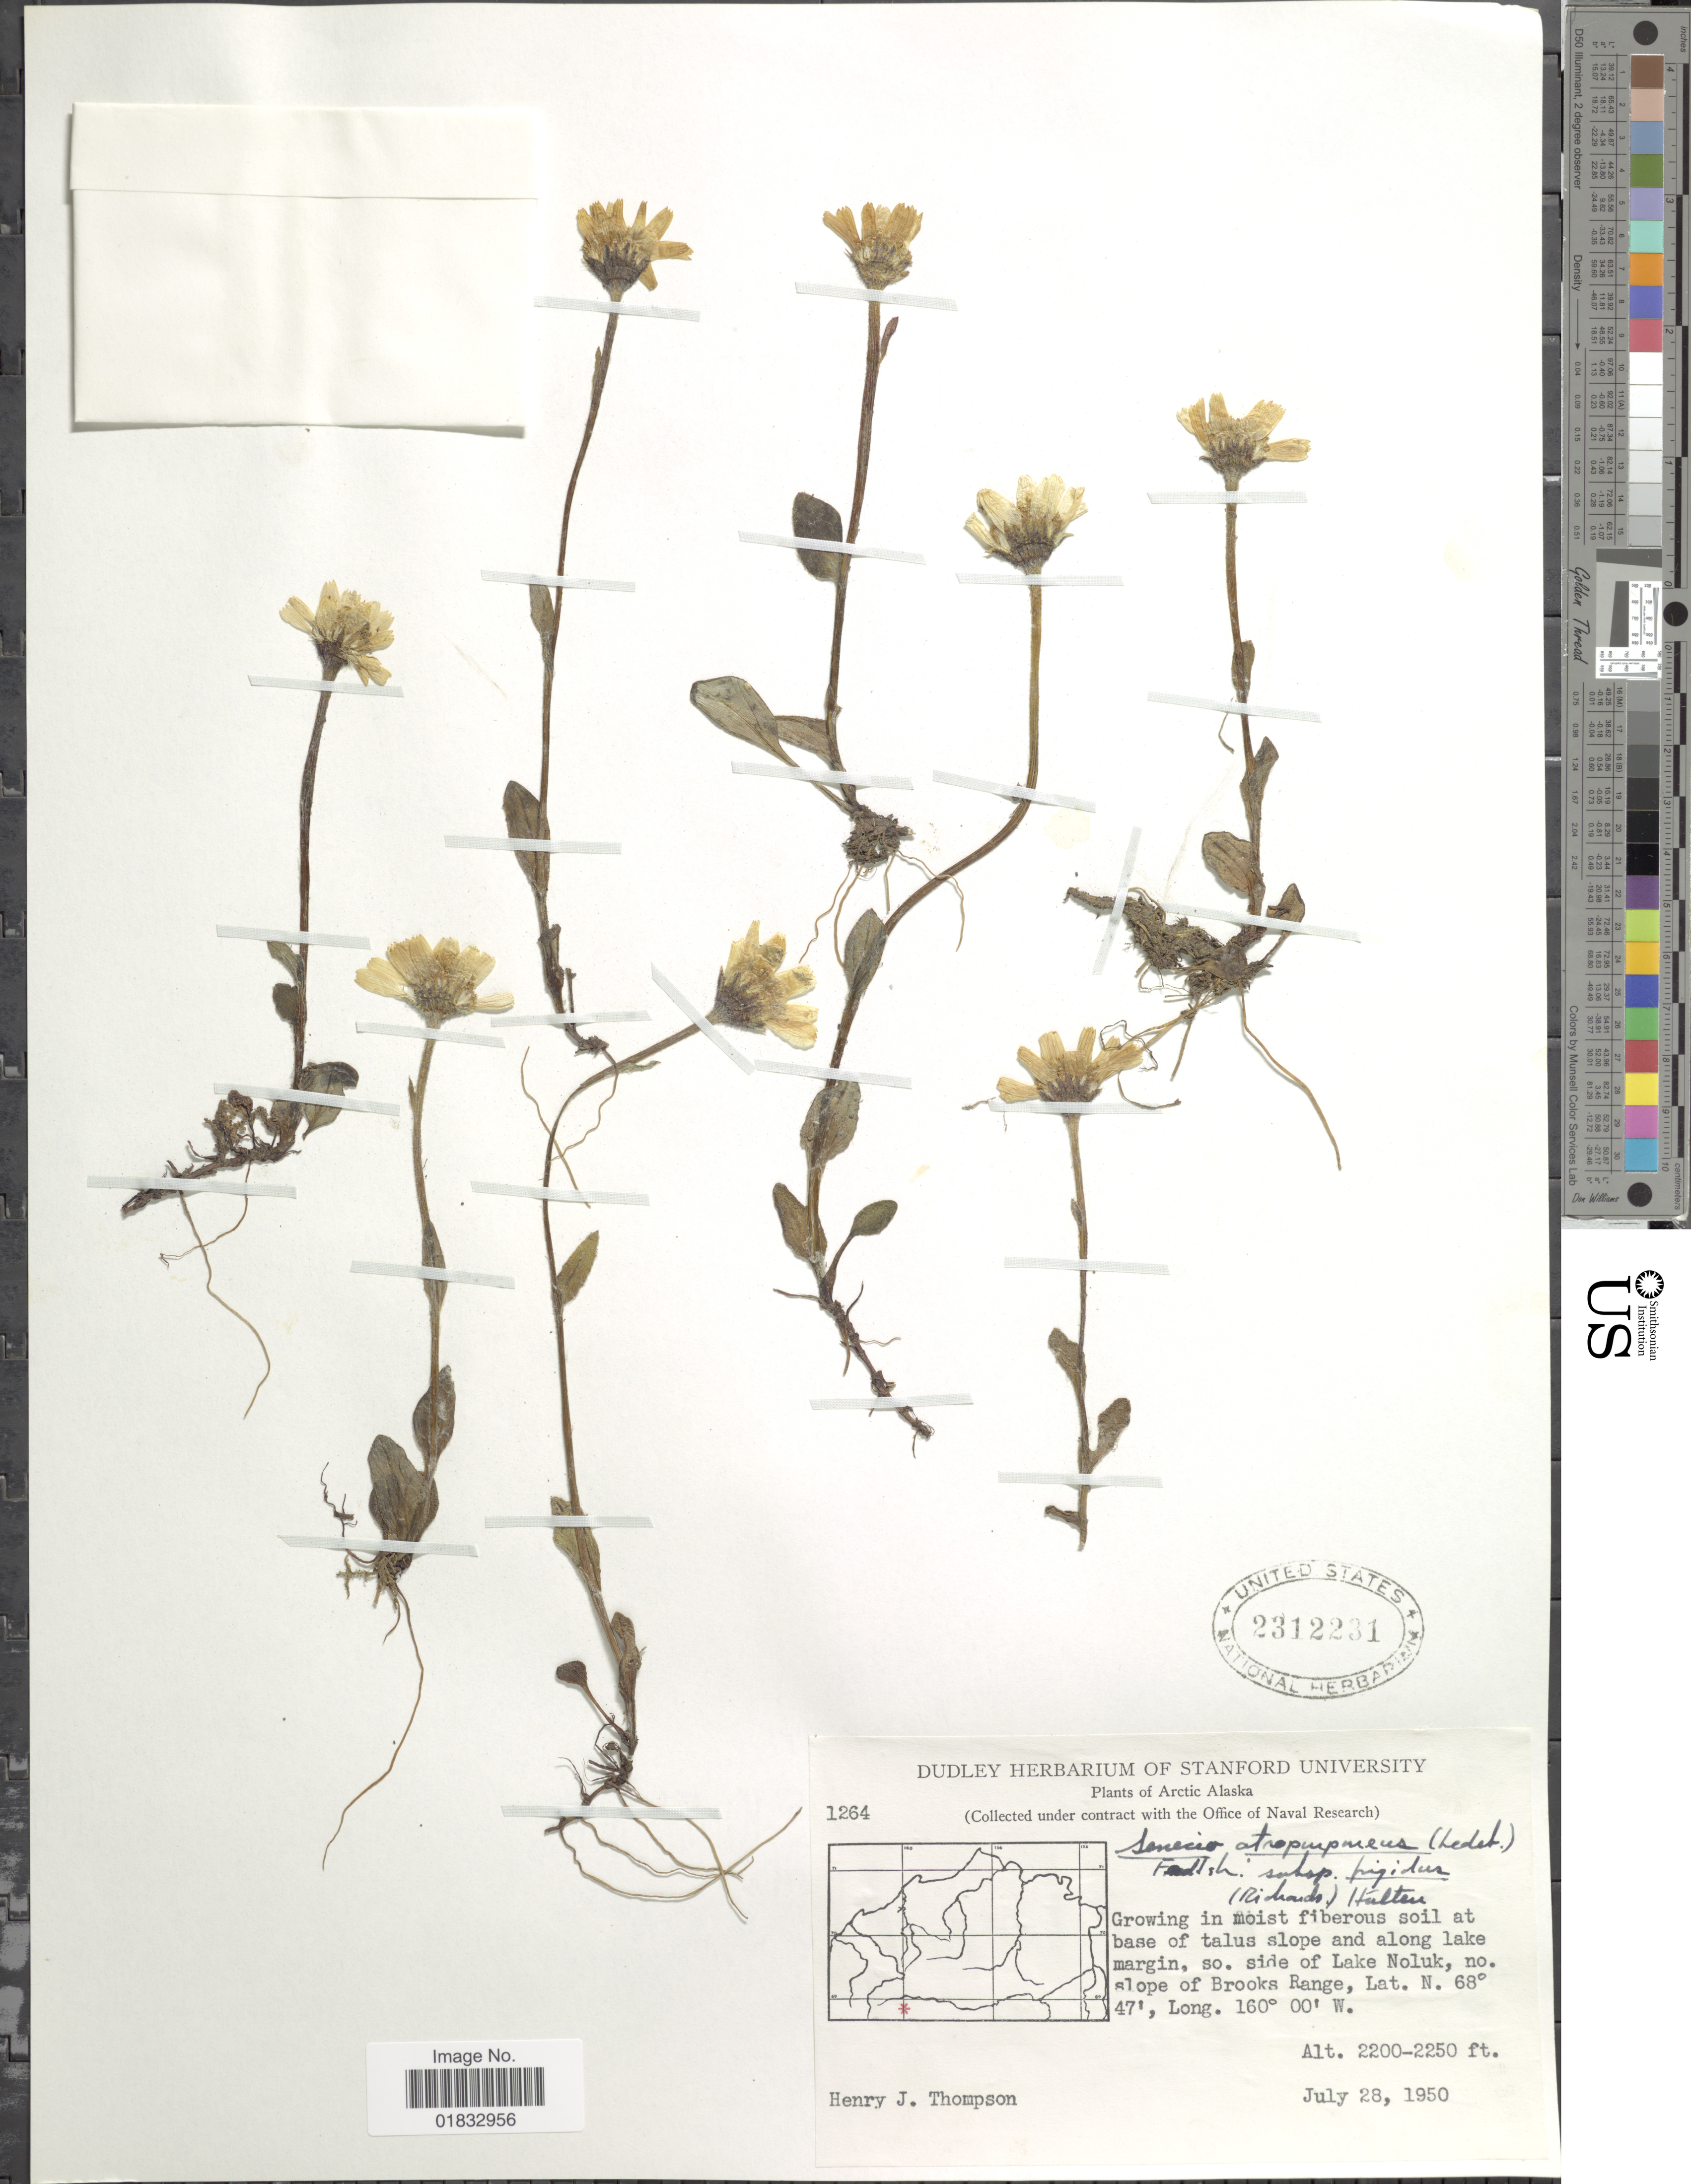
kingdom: Plantae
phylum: Tracheophyta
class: Magnoliopsida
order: Asterales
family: Asteraceae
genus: Tephroseris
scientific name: Tephroseris frigida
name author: (Richardson) Holub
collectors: H. J. Thompson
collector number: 1264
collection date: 1950-07-28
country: United States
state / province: Alaska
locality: Arctic Alaska, growing in moist fiberous soil at bade of talus slope and along lake margin, so. side of Lake Noluk, no. slope of Brooks Range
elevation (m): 671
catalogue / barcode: US 2312231